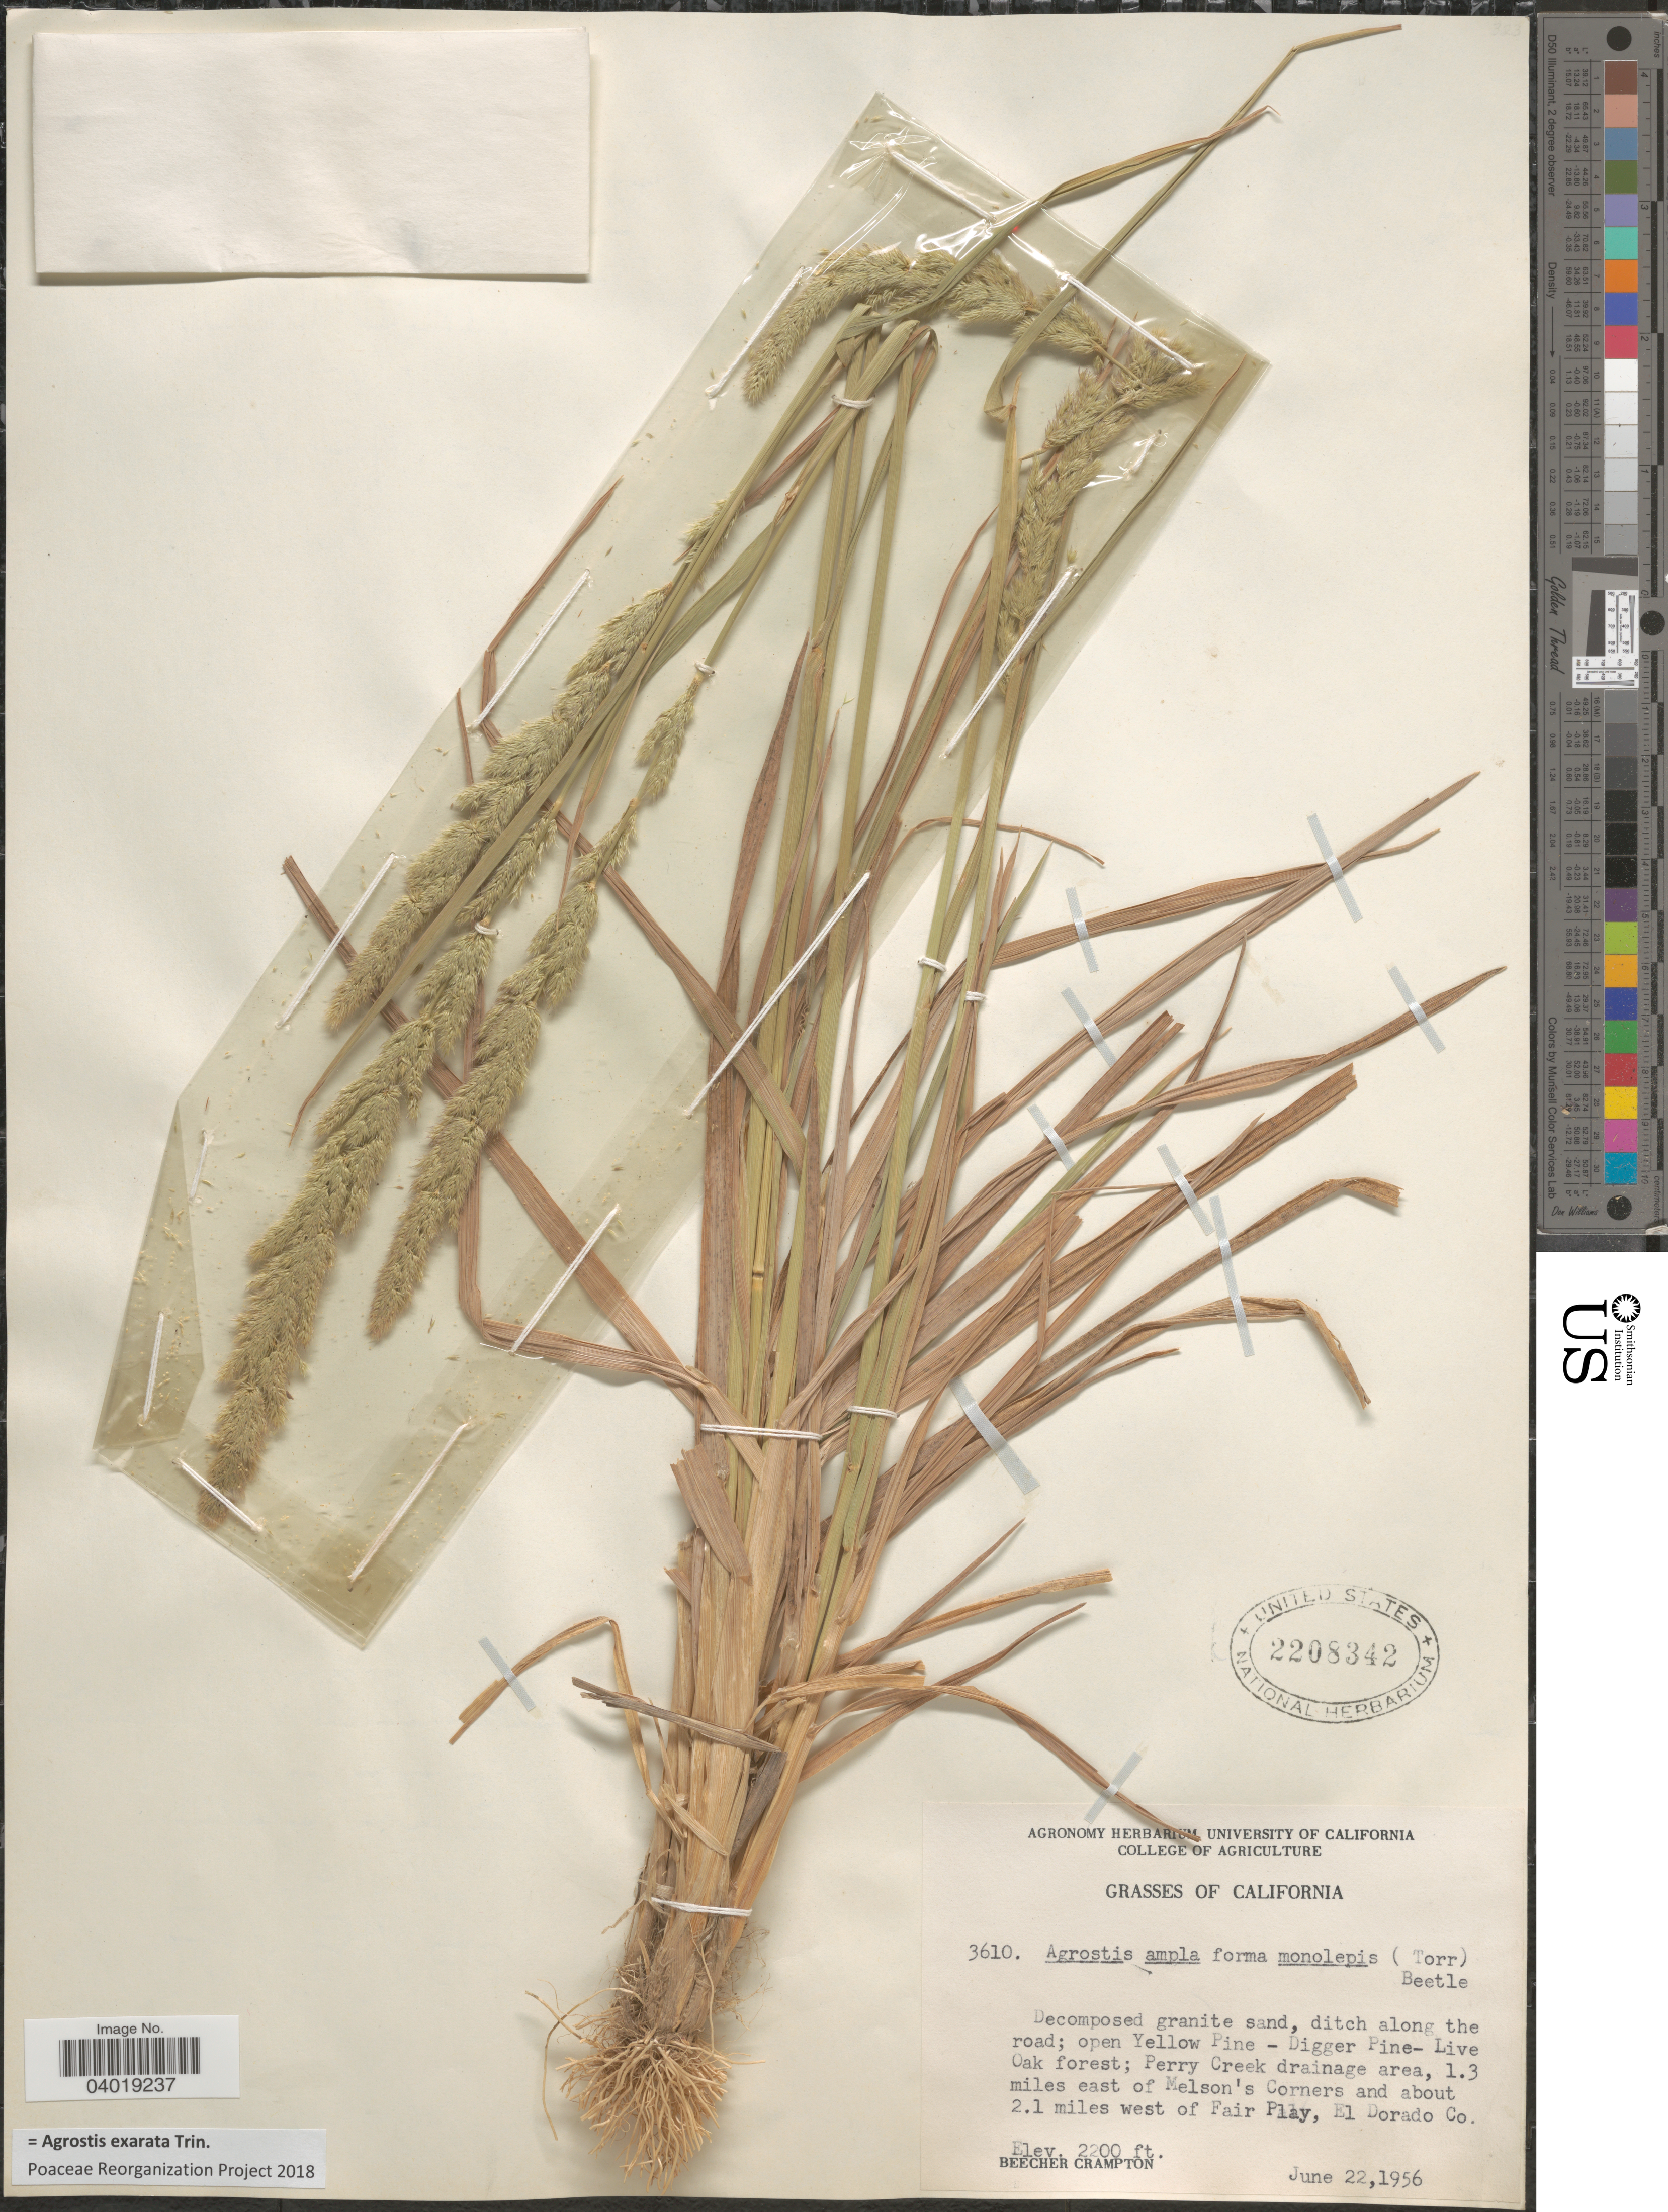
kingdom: Plantae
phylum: Tracheophyta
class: Liliopsida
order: Poales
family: Poaceae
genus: Agrostis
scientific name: Agrostis exarata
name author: Trin.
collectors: B. Crampton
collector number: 3610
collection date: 1956-06-22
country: United States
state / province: California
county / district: El Dorado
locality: Open Yellow Pine - Digger Pine- Live Oak forest; Perry Creek drainage area, 1.3 miles east of Melson's Corners and about 2.1 miles west of Fair Play, El Dorado Co.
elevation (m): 671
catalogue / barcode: US 2208342